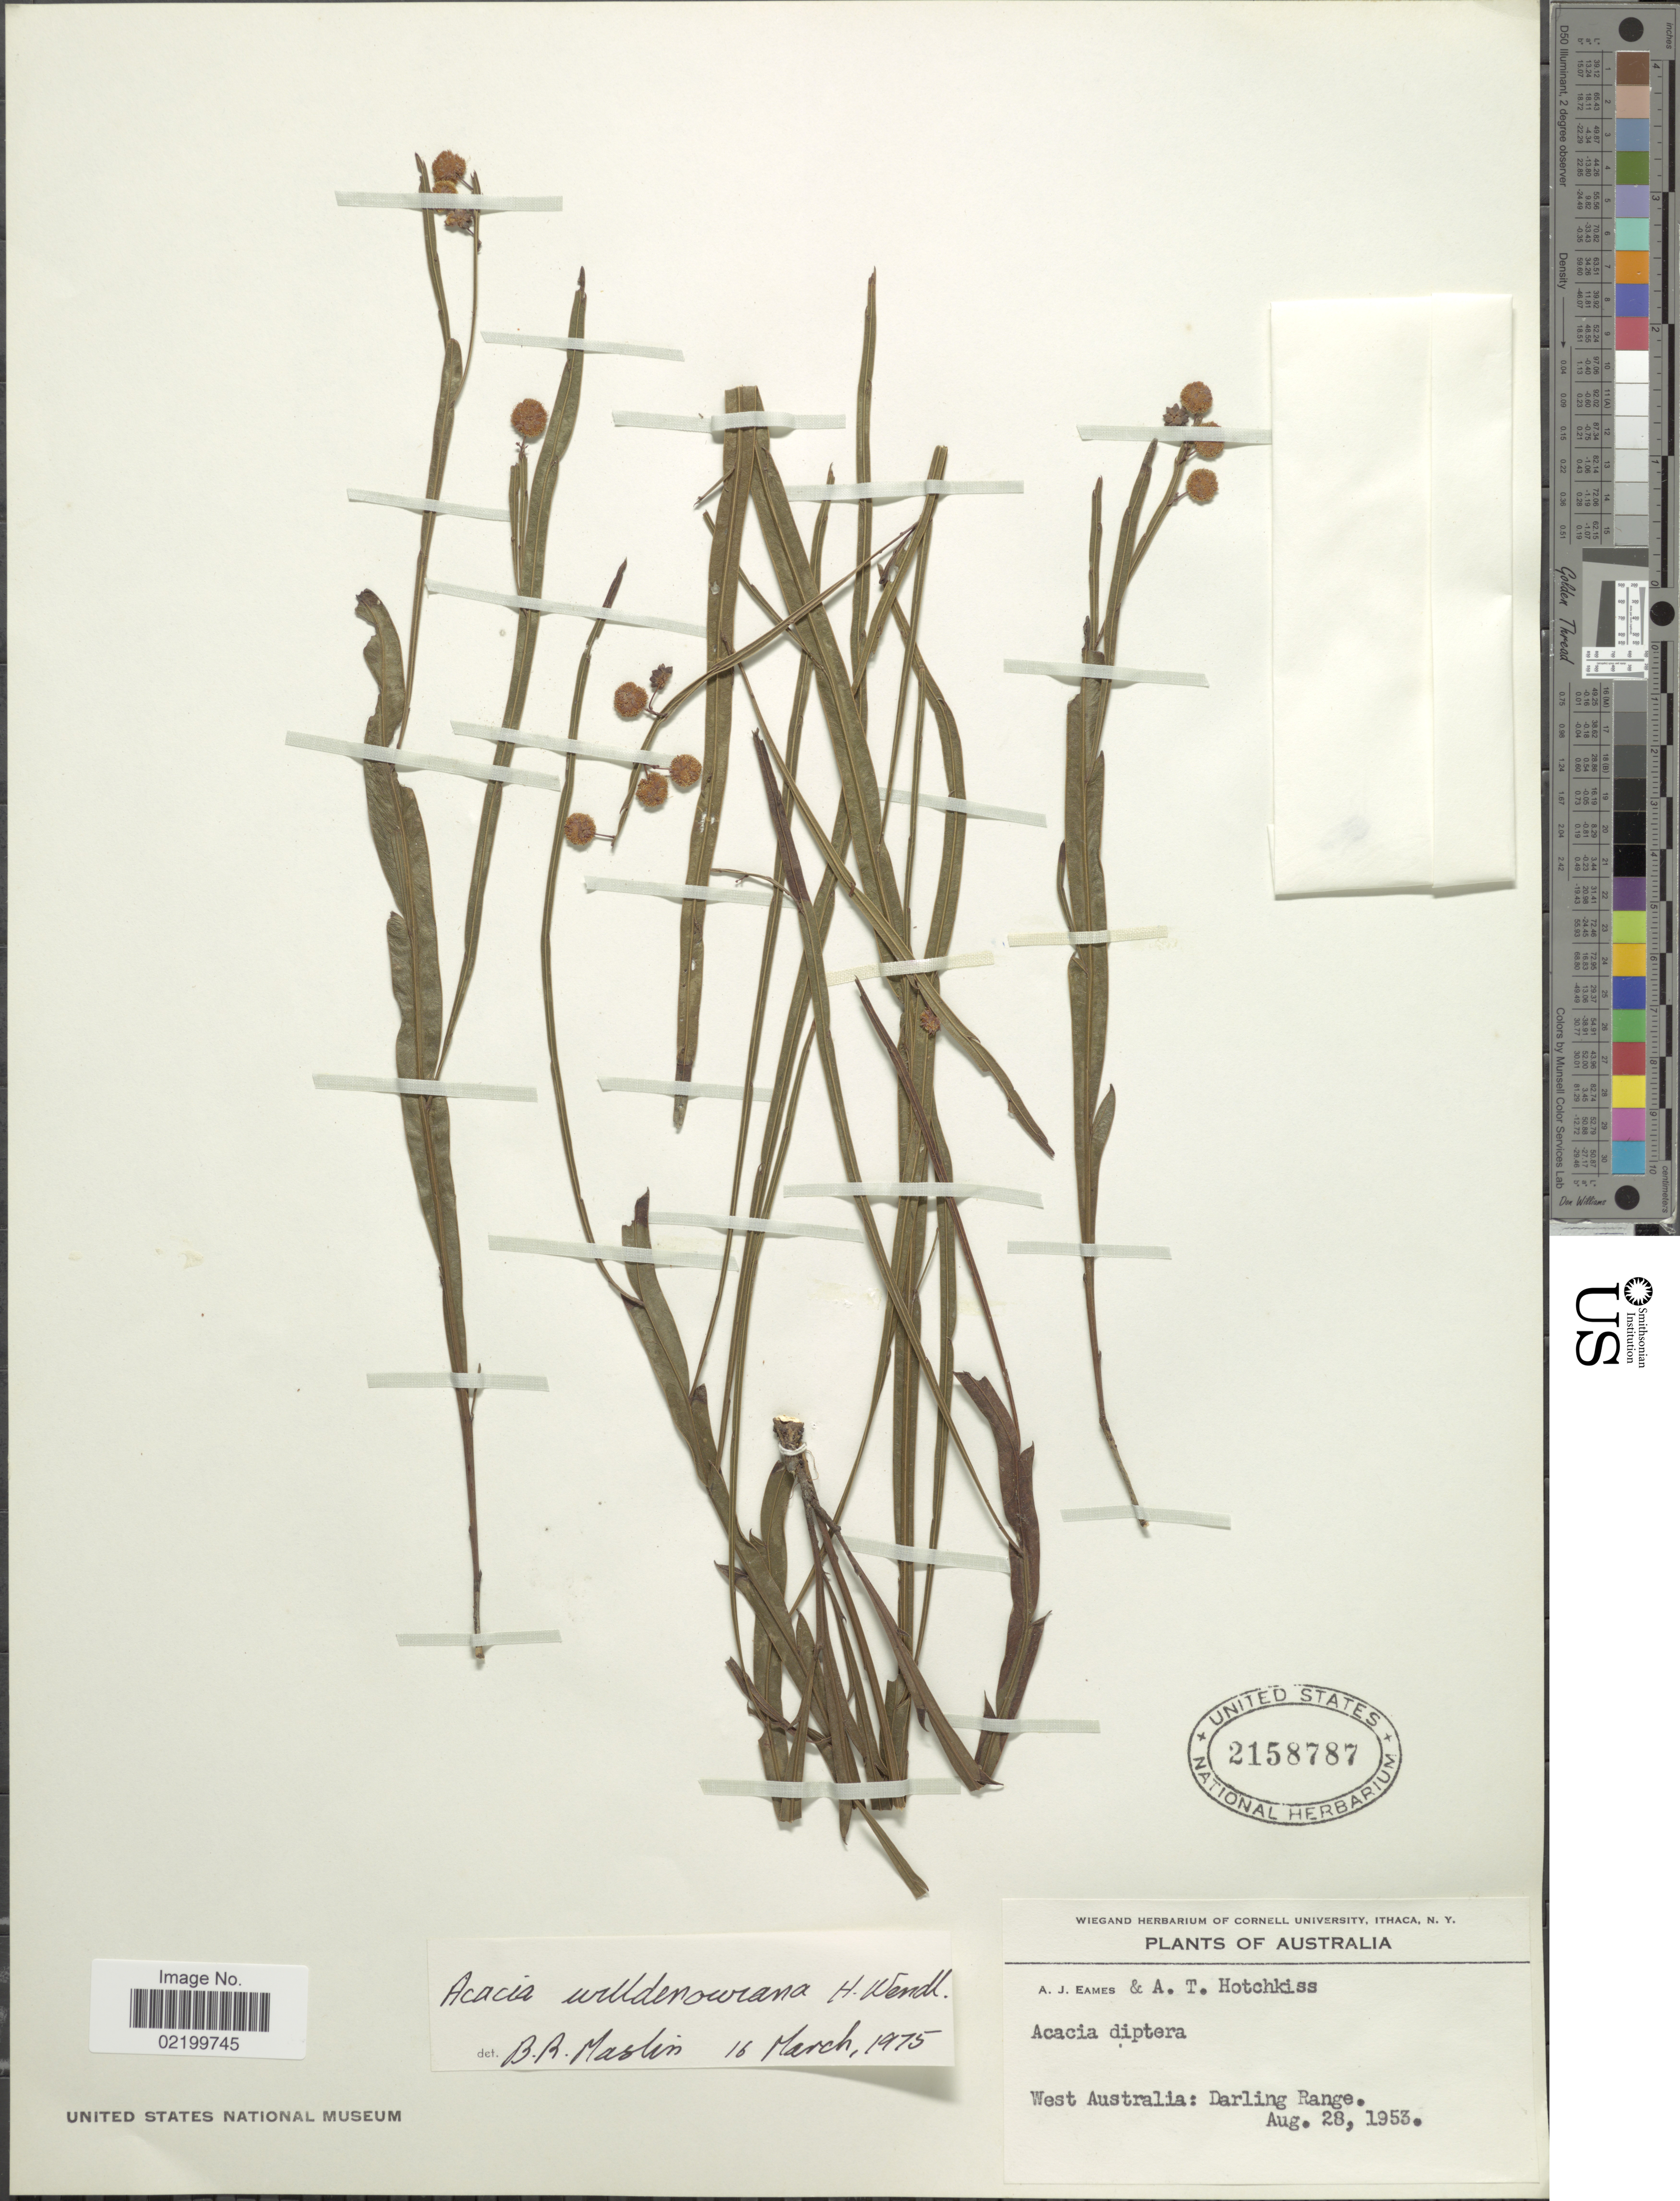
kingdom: Plantae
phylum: Tracheophyta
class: Magnoliopsida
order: Fabales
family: Fabaceae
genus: Acacia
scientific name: Acacia willdenowiana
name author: H.L. Wendl.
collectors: A. J. Eames & A. Hotchkiss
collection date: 1953-08-28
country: Australia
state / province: Western Australia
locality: West Australia: Darling Range.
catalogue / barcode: US 2158787